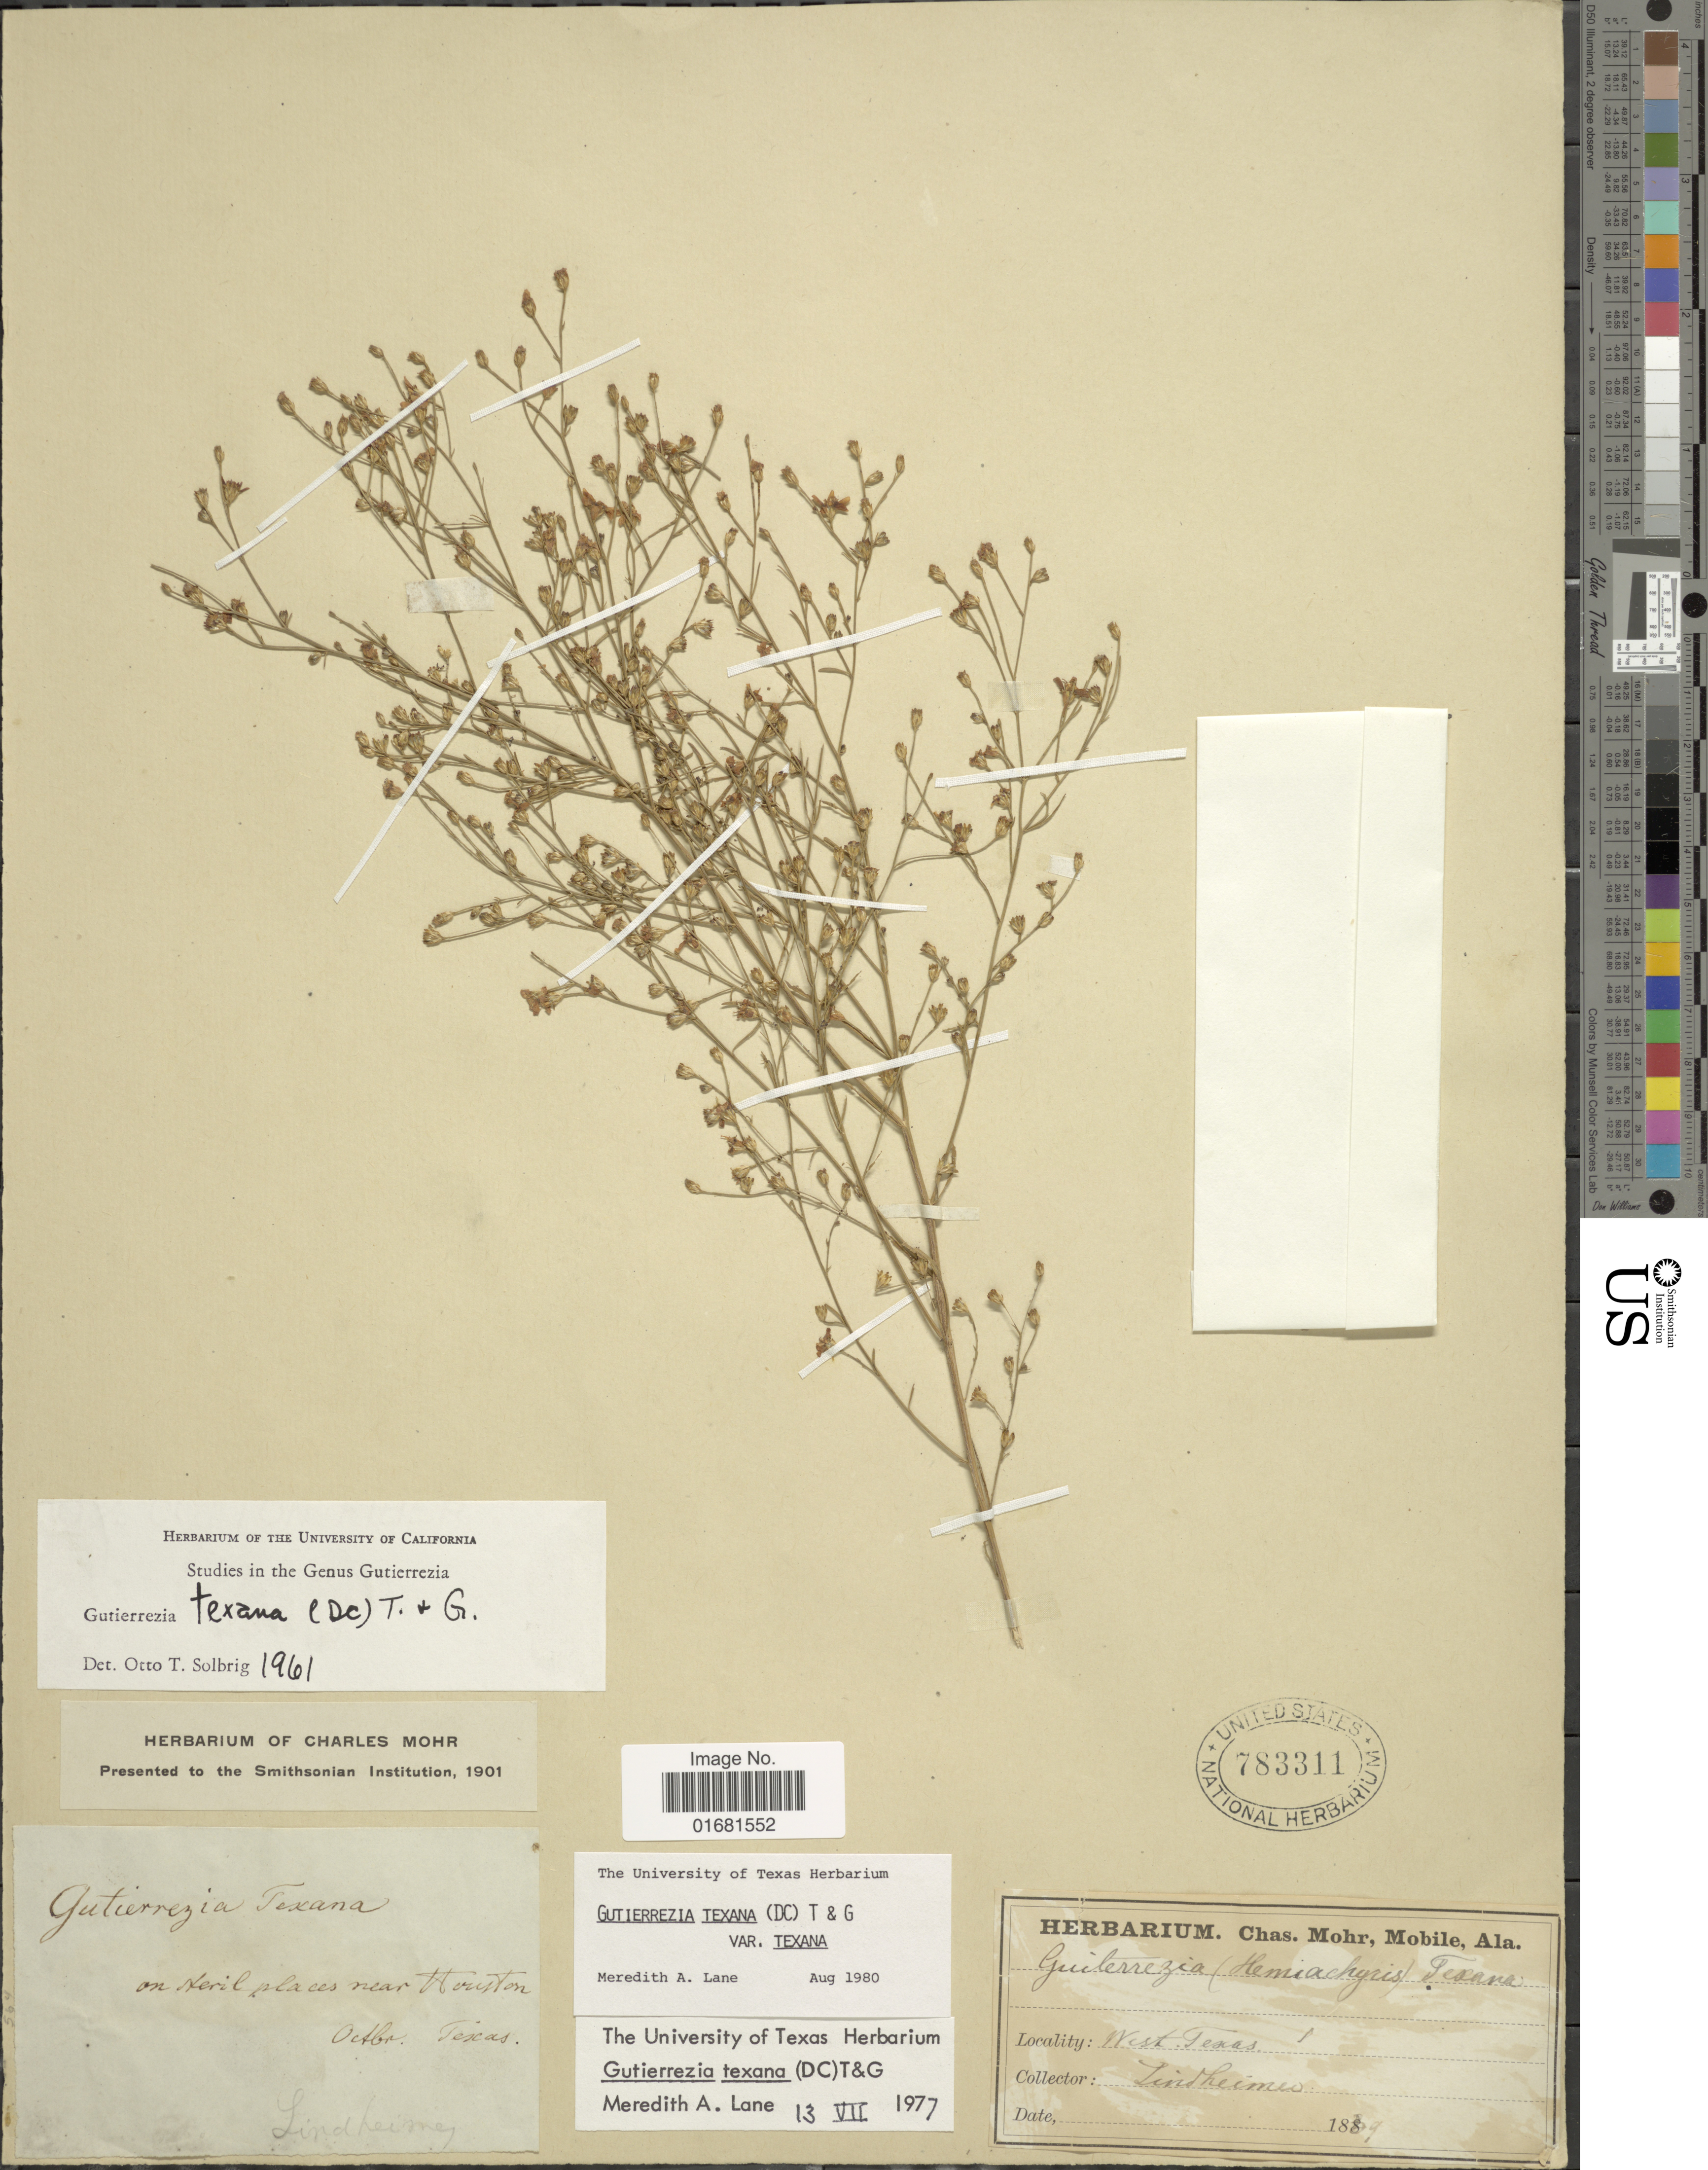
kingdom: Plantae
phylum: Tracheophyta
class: Magnoliopsida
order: Asterales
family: Asteraceae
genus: Gutierrezia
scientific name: Gutierrezia texana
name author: (DC.) Torr. & A. Gray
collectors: -. Lindheimer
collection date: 1889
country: United States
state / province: Texas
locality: West Texas. On steril places near Houston.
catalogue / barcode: US 783311